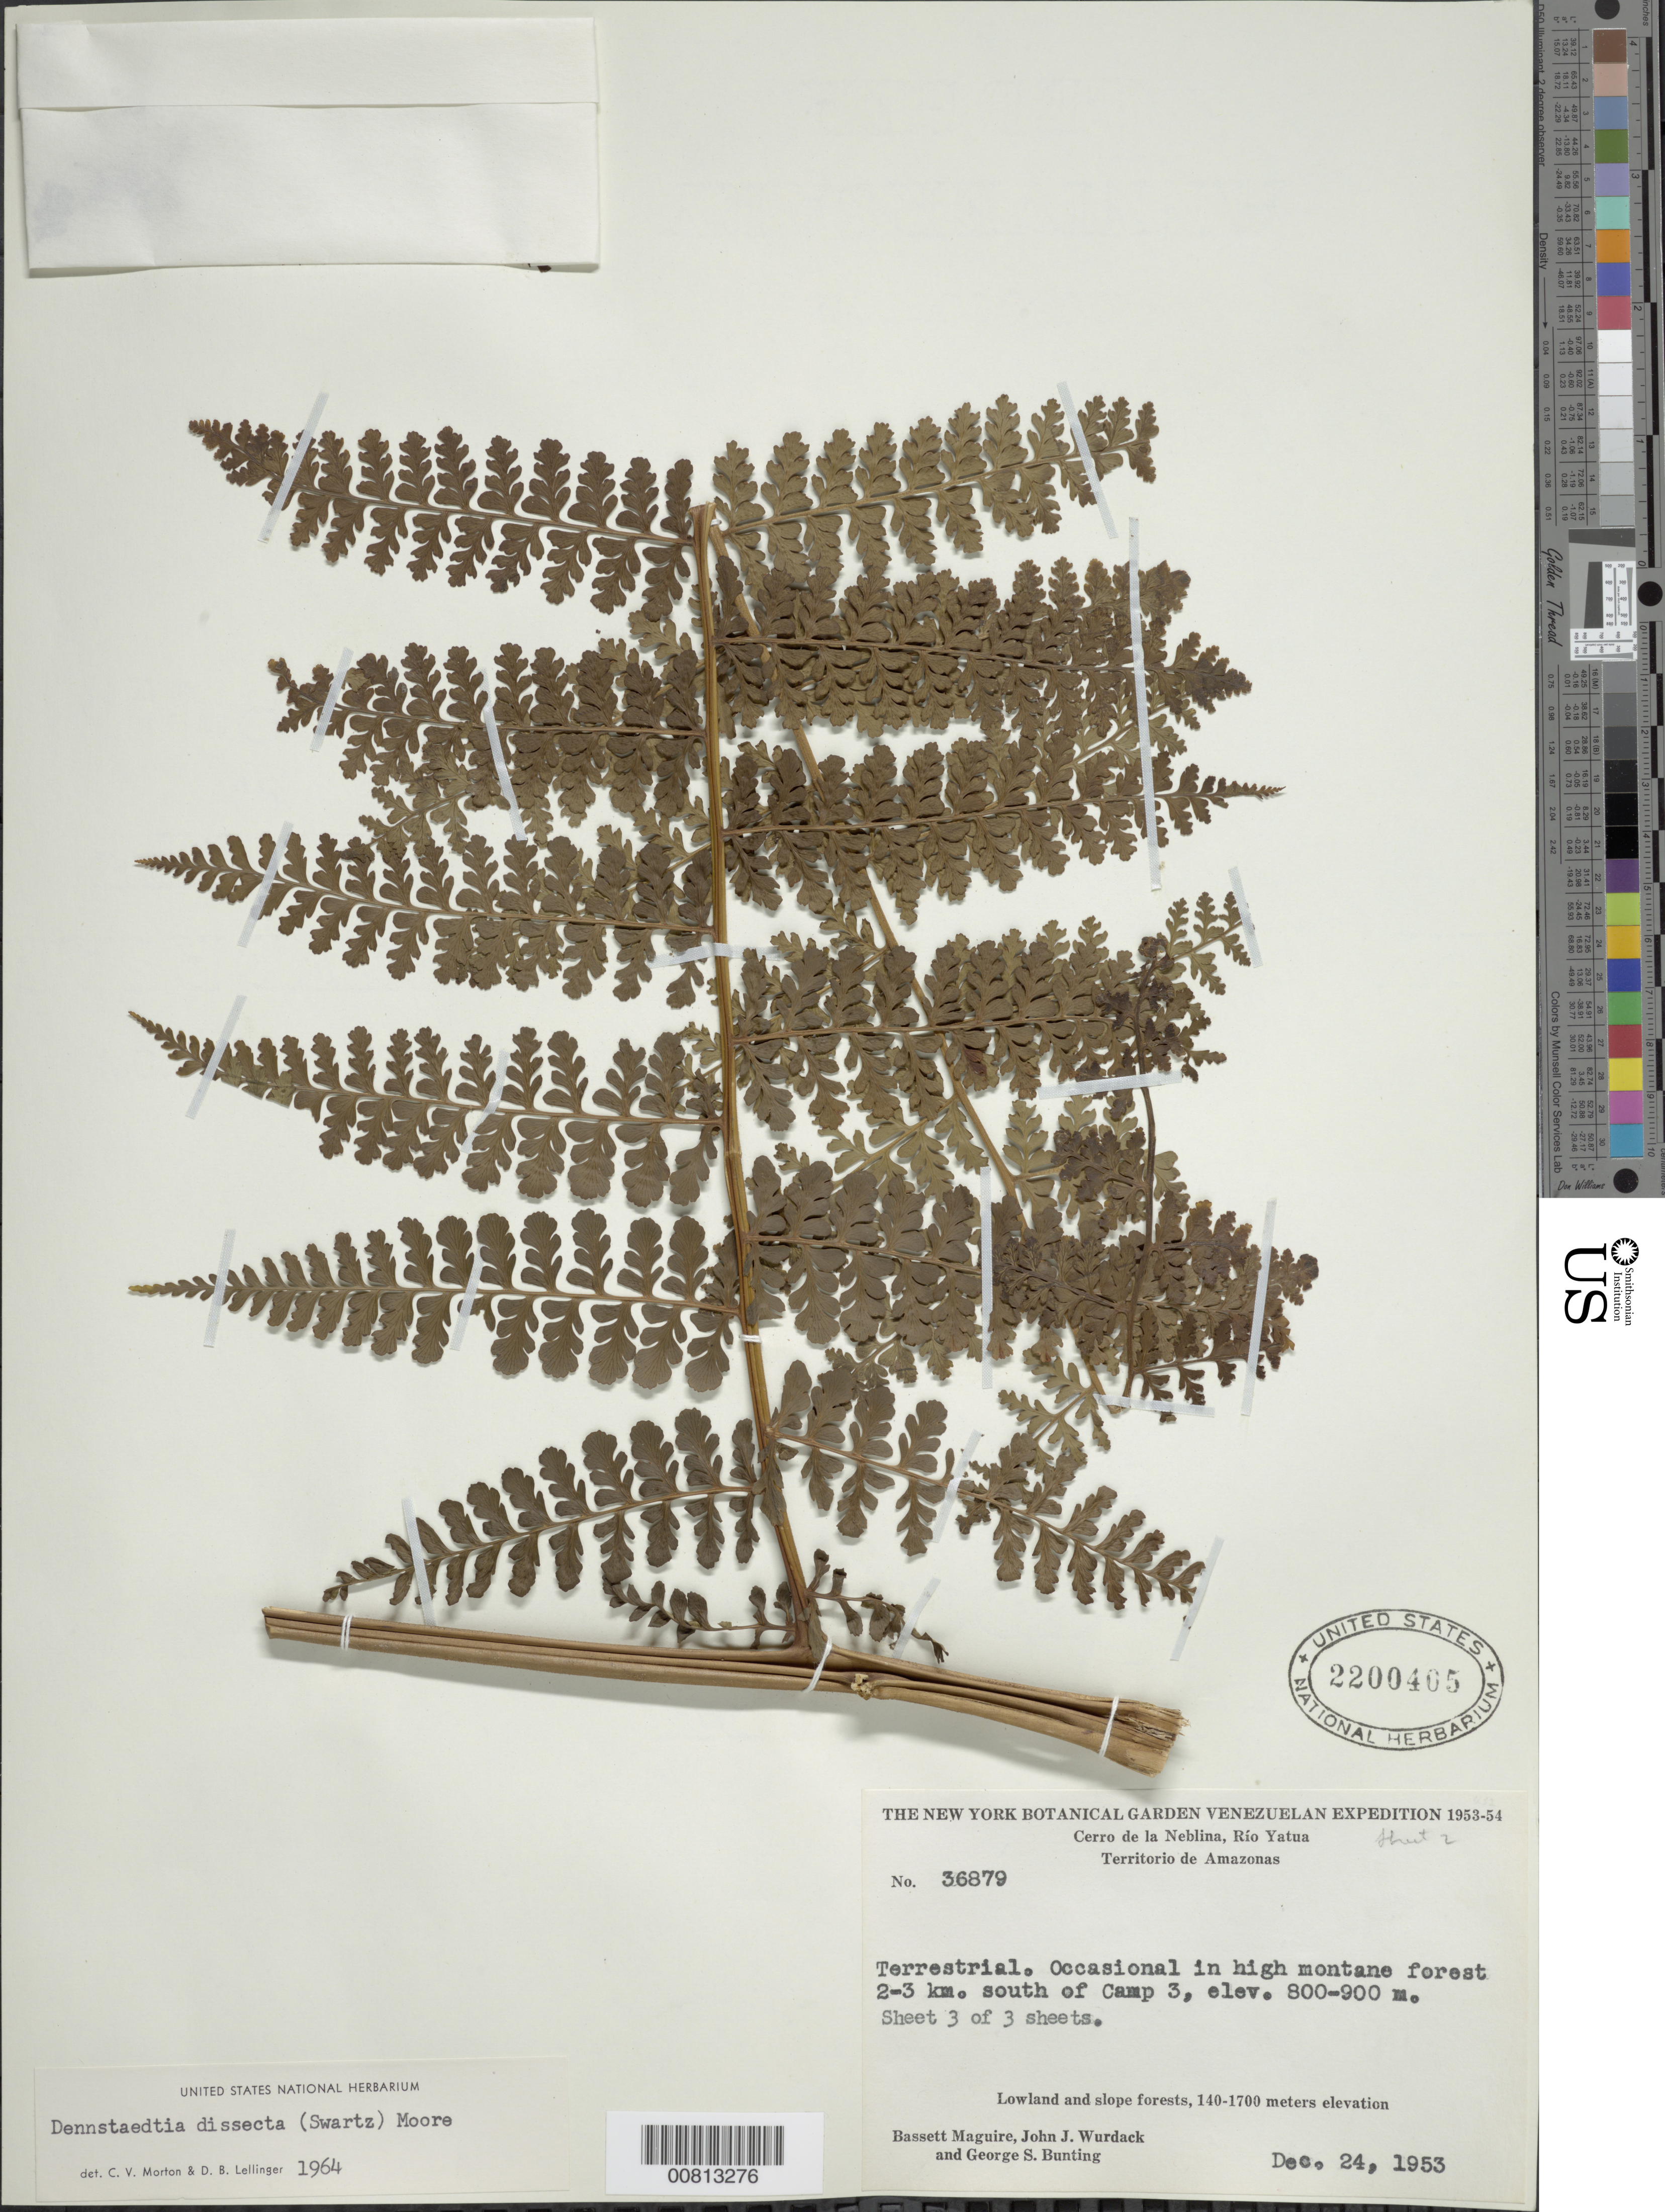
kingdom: Plantae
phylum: Tracheophyta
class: Polypodiopsida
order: Polypodiales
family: Dennstaedtiaceae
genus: Dennstaedtia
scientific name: Dennstaedtia dissecta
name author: (Sw.) T. Moore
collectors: B. Maguire, J. J. Wurdack & G. S. Bunting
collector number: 36879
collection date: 1953-12-24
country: Venezuela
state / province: Amazonas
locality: Cerro de la Neblina, Rio Yatua, Territorio de Amazonas, 2-3 km south of Camp 3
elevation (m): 800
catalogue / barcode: US 2200405